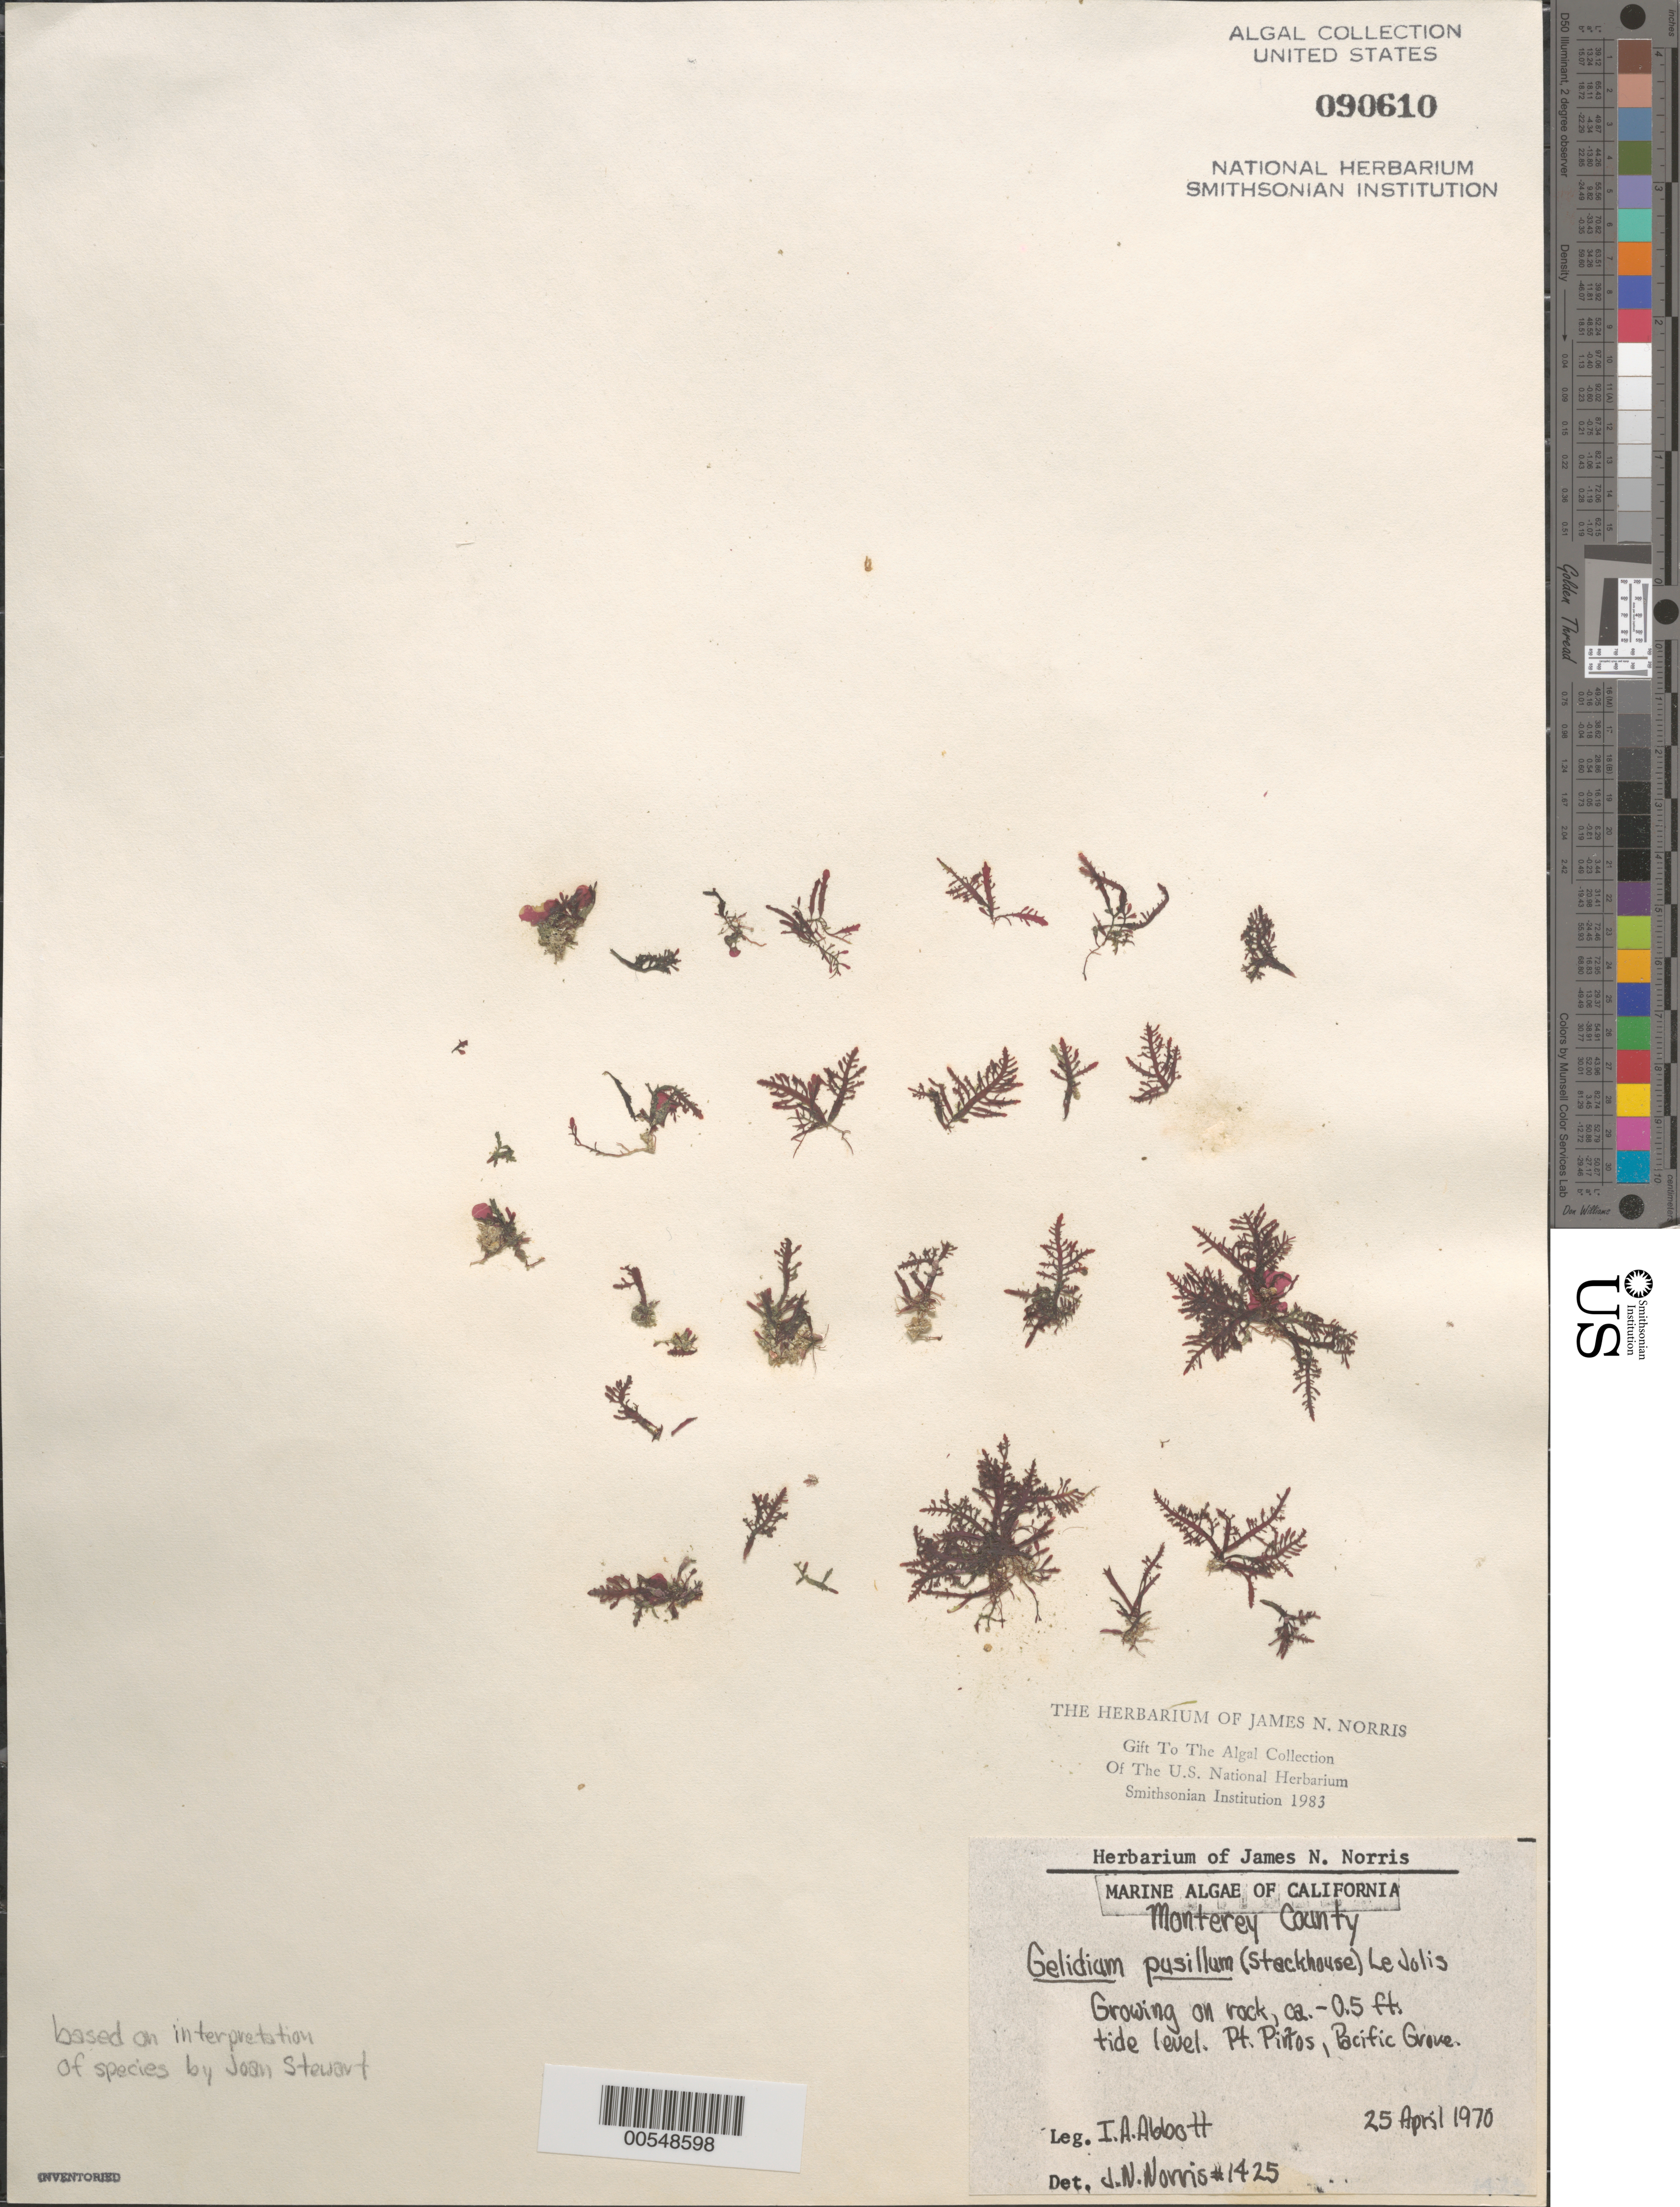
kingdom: Plantae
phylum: Rhodophyta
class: Florideophyceae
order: Gelidiales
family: Gelidiaceae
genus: Gelidium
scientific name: Gelidium pusillum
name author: (Stackh.) Le Jol.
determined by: Norris, James N.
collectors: I. A. Abbott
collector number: JN-1425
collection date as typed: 25 Apr 1970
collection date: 1970-04-25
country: United States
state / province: California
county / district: Monterey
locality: Point Pinos, Pacific Grove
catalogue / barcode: US 90610